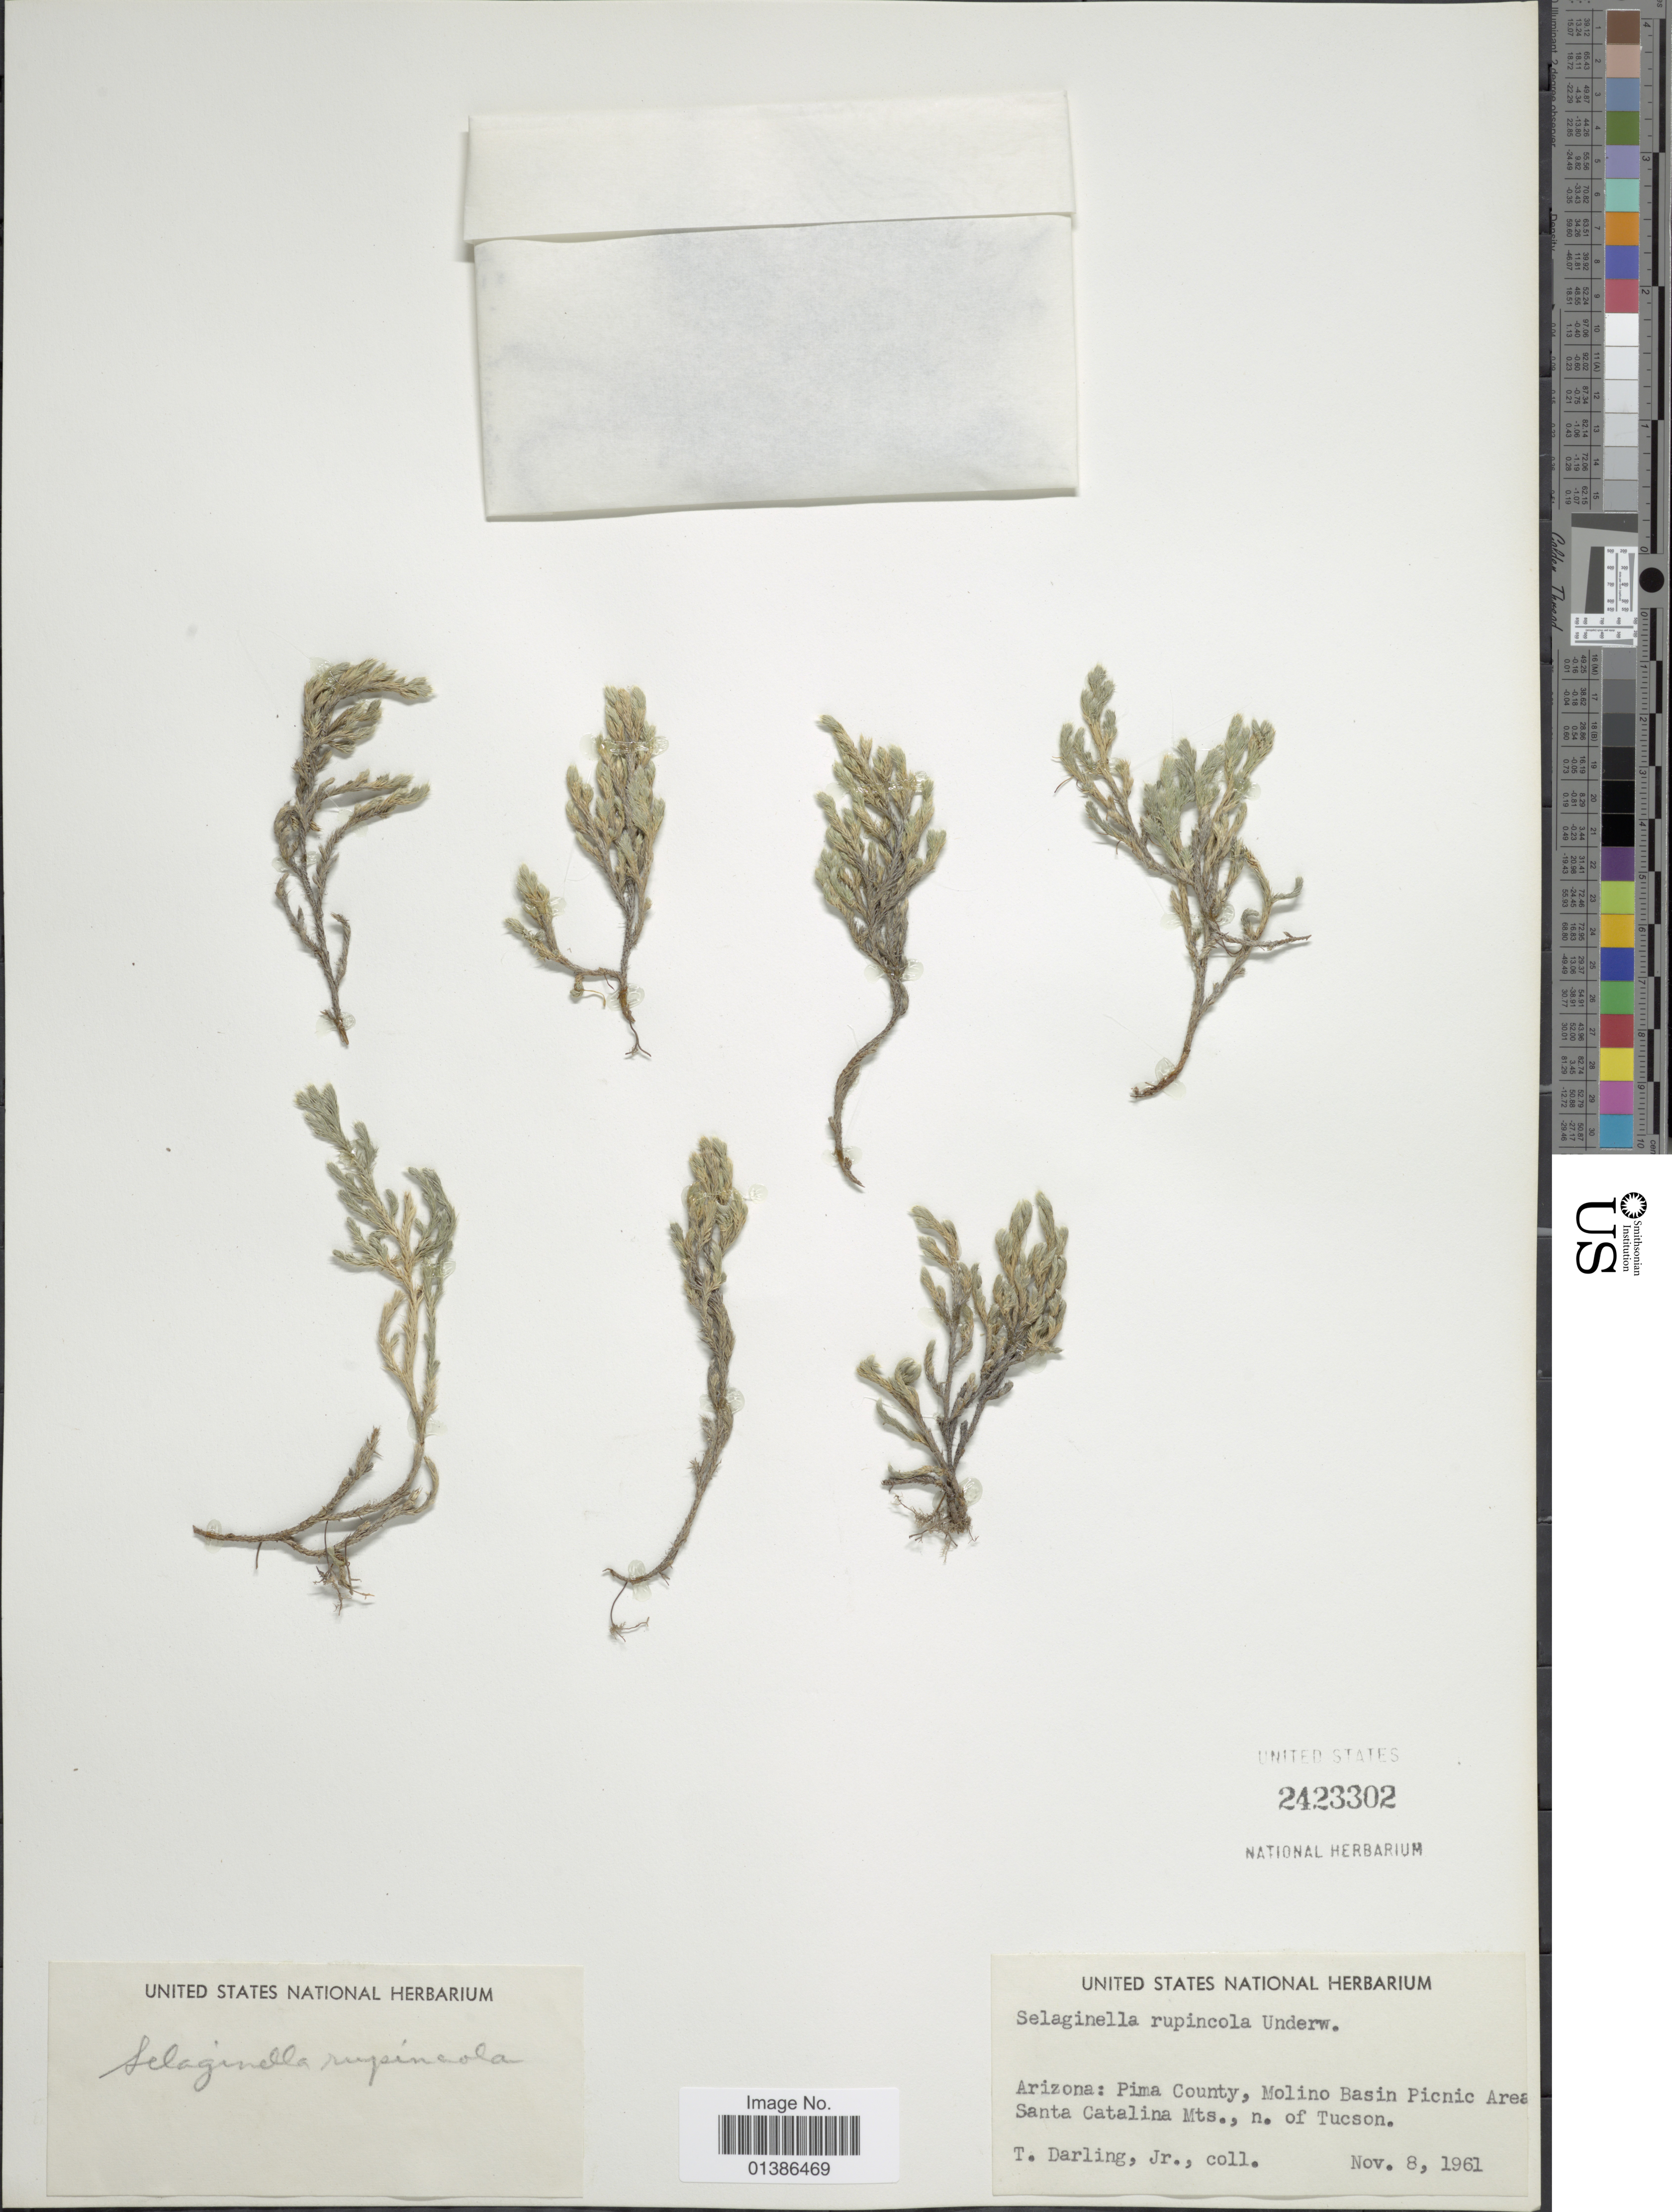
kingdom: Plantae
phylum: Tracheophyta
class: Lycopodiopsida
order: Selaginellales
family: Selaginellaceae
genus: Selaginella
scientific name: Selaginella rupincola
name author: Underw.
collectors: T. Darling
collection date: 1961-11-08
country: United States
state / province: Arizona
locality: Pima County, Molino Basin Picnic Area Santa Clara Mts., n. of Tucson.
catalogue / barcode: US 2423302